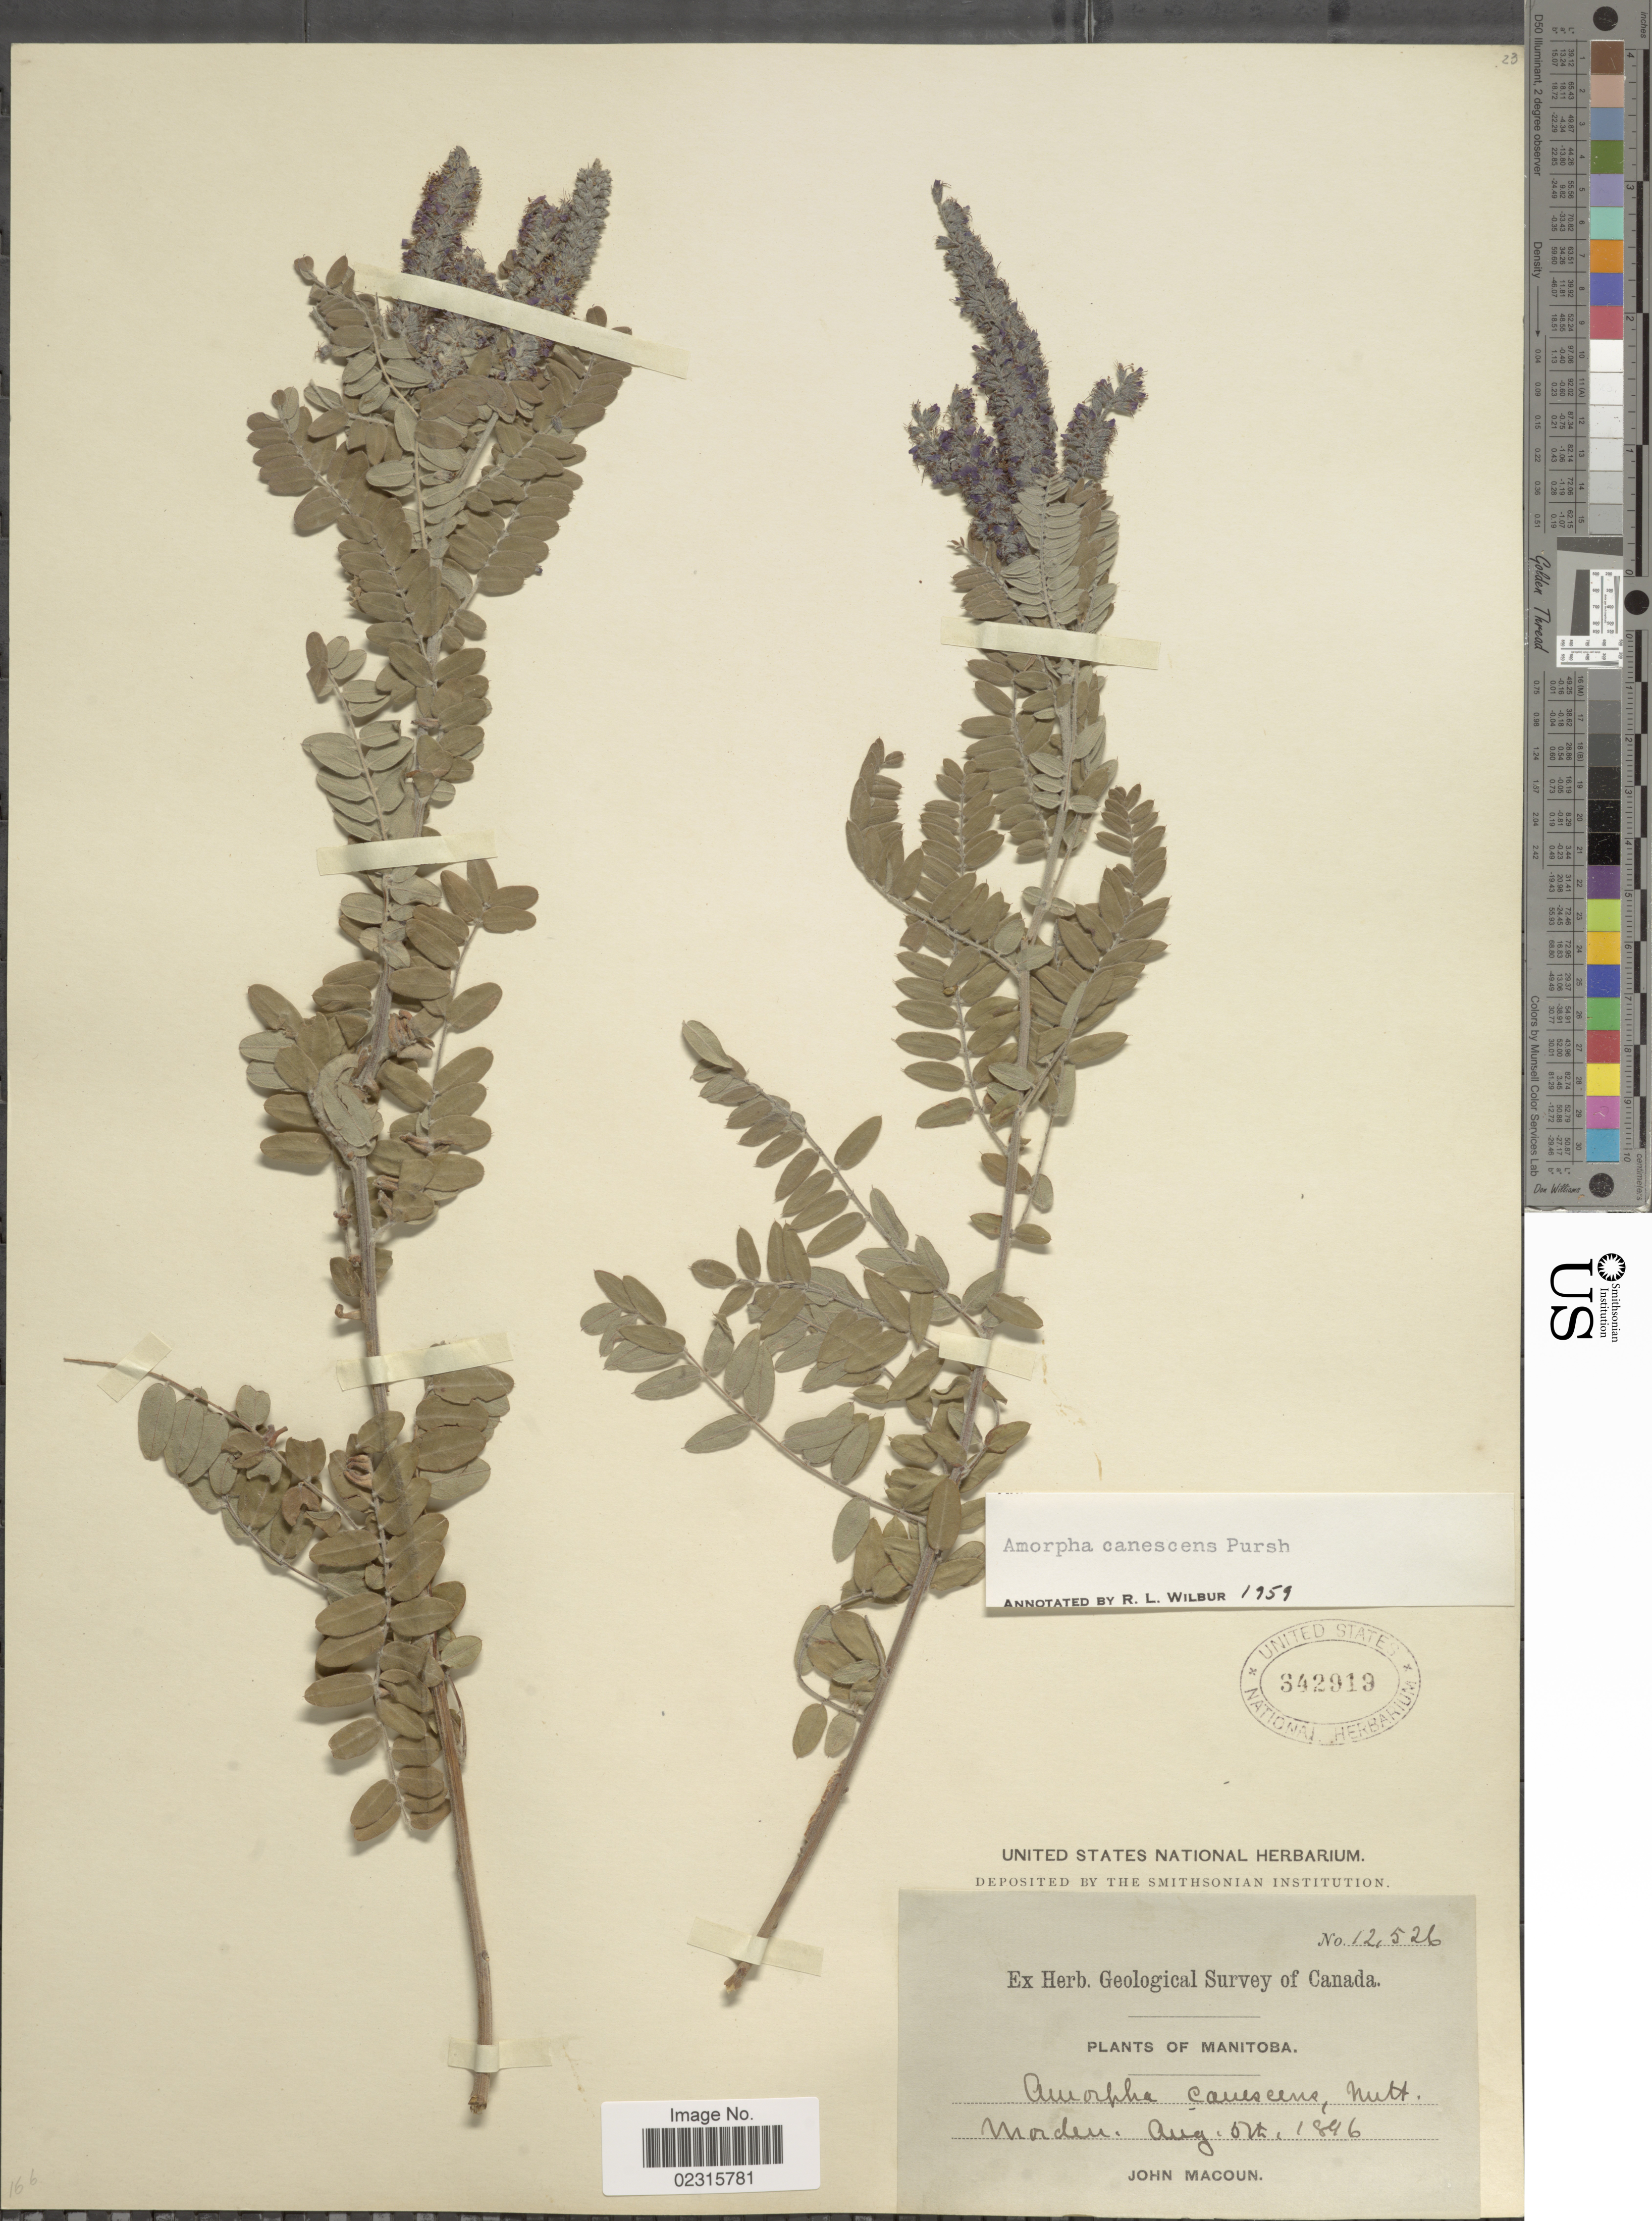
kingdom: Plantae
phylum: Tracheophyta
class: Magnoliopsida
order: Fabales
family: Fabaceae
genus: Amorpha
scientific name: Amorpha canescens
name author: Pursh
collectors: J. Macoun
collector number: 12526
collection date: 1896-08-05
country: Canada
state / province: Manitoba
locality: Mordeu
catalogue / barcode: US 342919